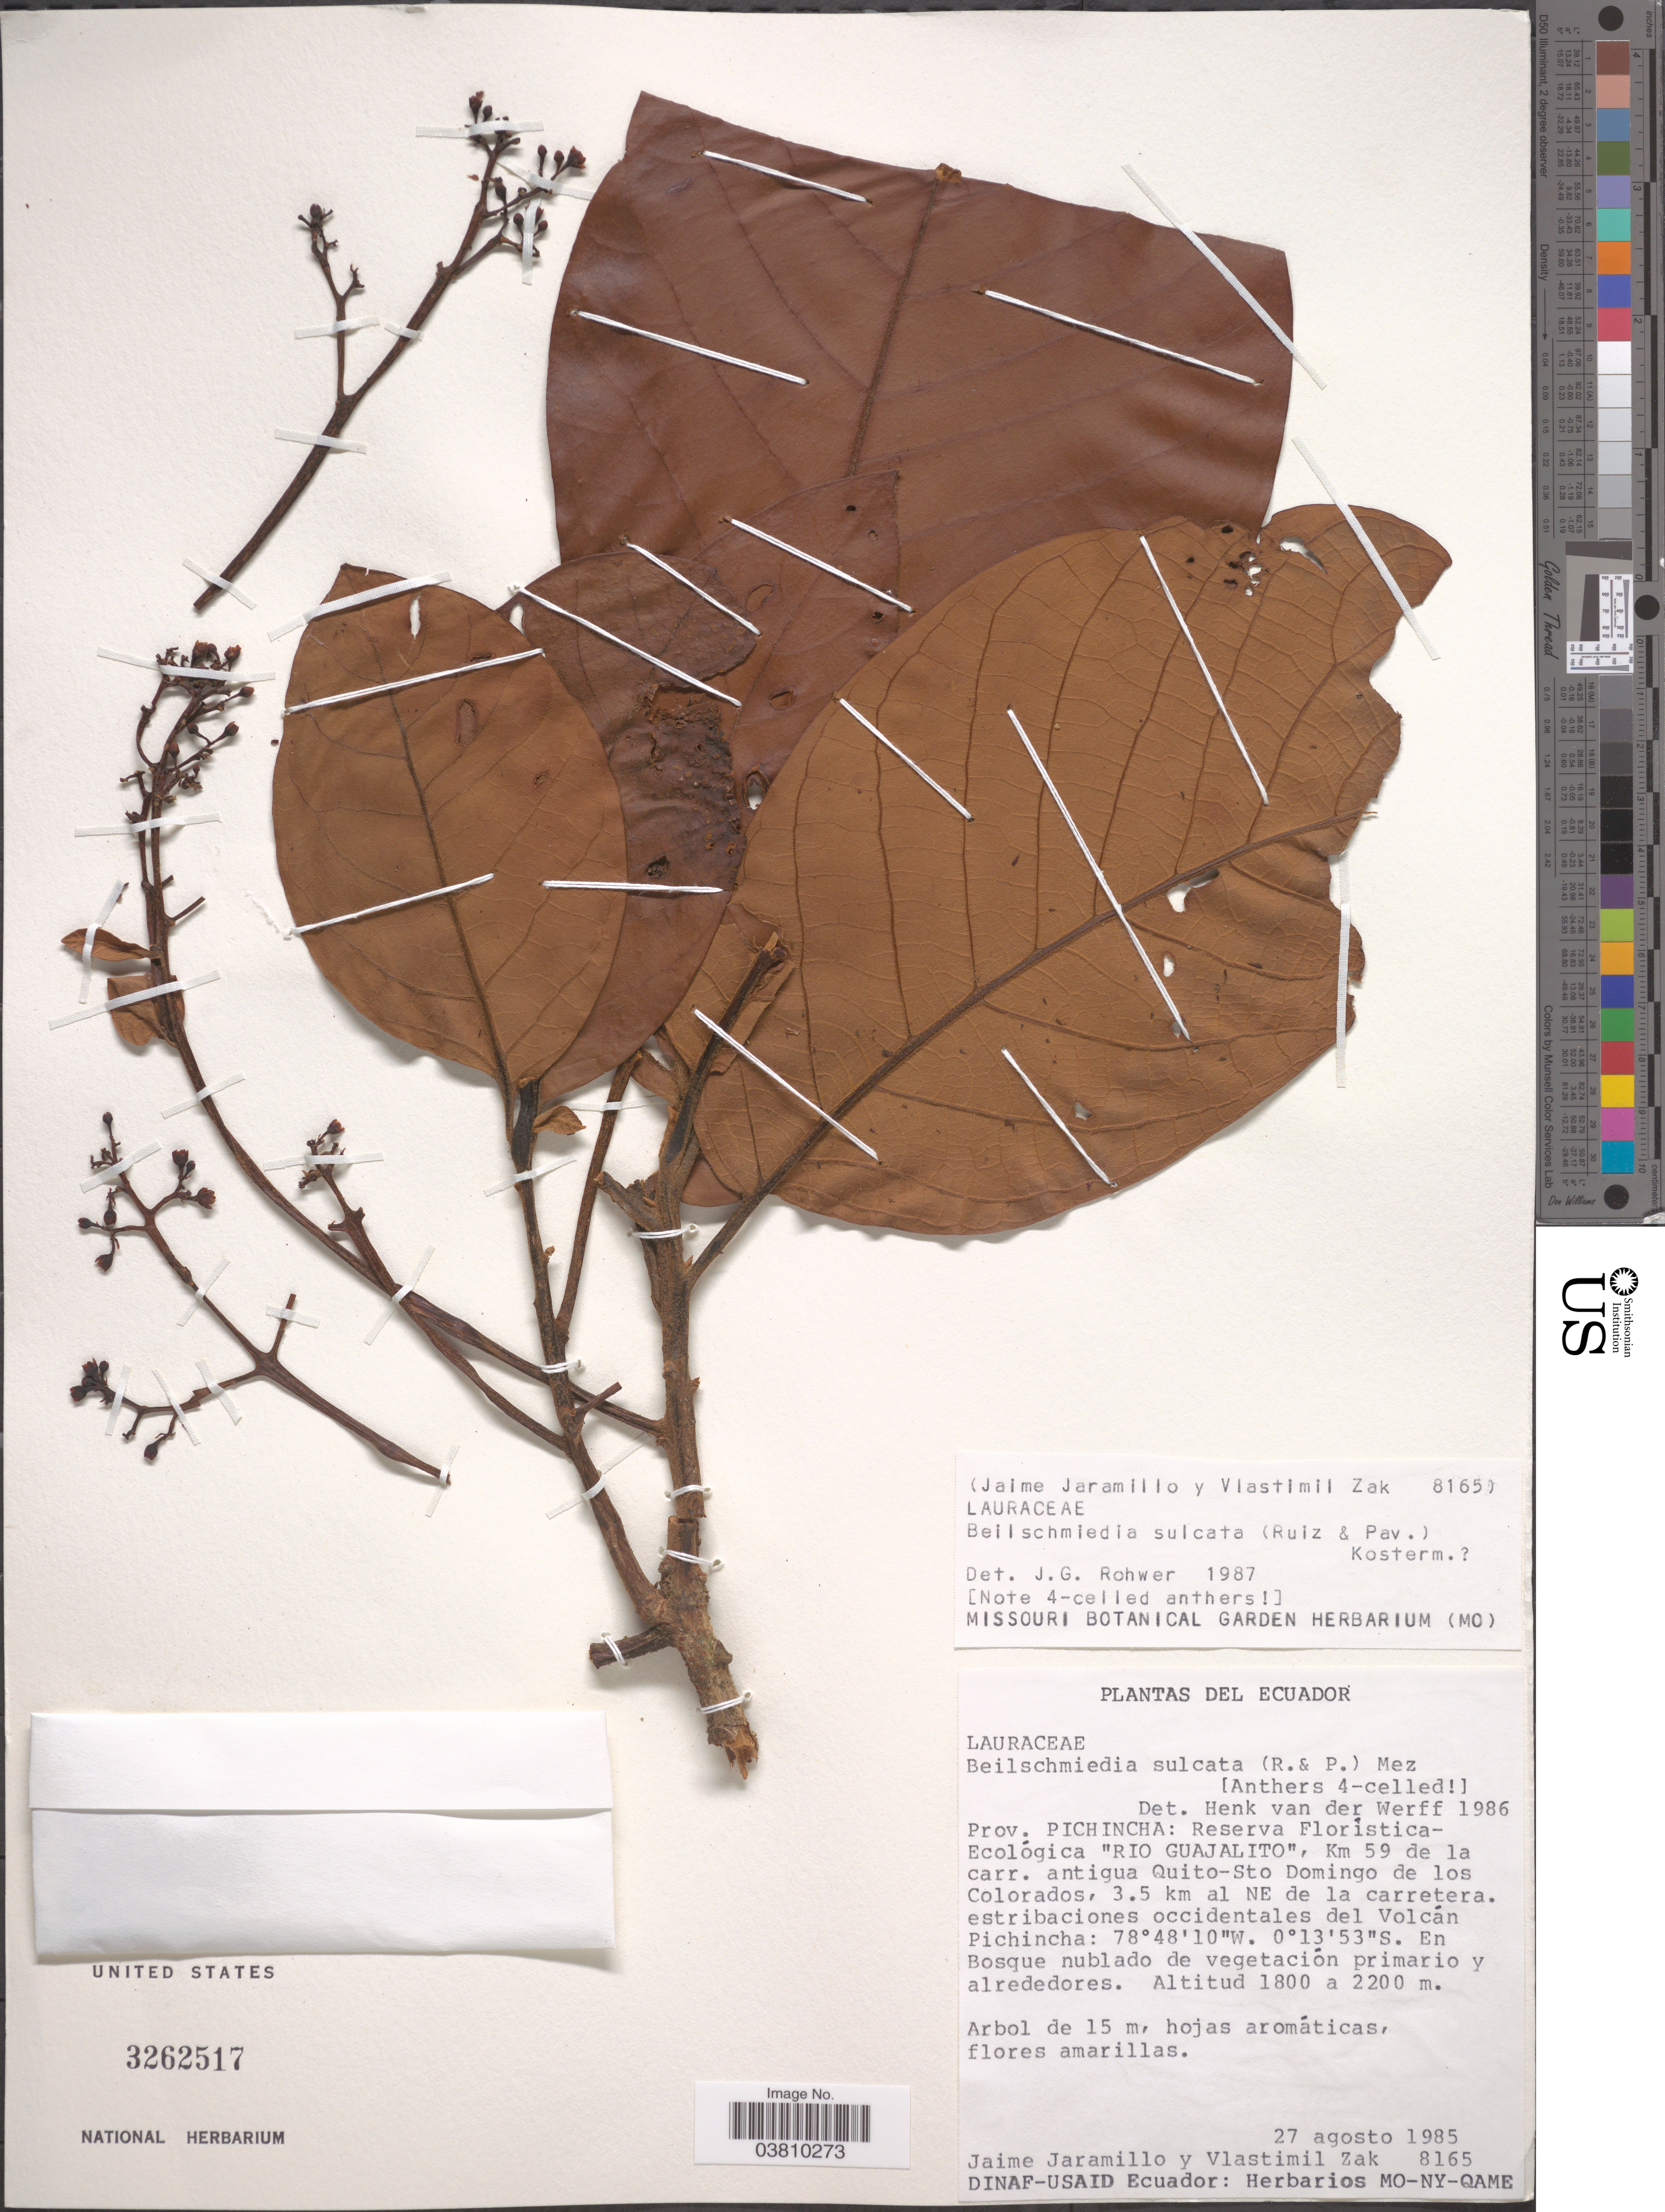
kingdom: Plantae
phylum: Tracheophyta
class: Magnoliopsida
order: Laurales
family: Lauraceae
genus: Beilschmiedia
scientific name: Beilschmiedia sulcata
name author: (Ruiz & Pav.) Kosterm.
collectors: J. Jaramillo & V. Zak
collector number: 8165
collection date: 1985-08-27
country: Ecuador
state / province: Pichincha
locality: Reserva Florística-Ecológica 'Rio Guajalito', Km 59 de la carr. antigua Quito-Sto Domingo de los Colorados, 3.5 km al NE de la carretera. estribaciones occidentales del Volcán Pichincha.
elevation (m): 1800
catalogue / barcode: US 3262517